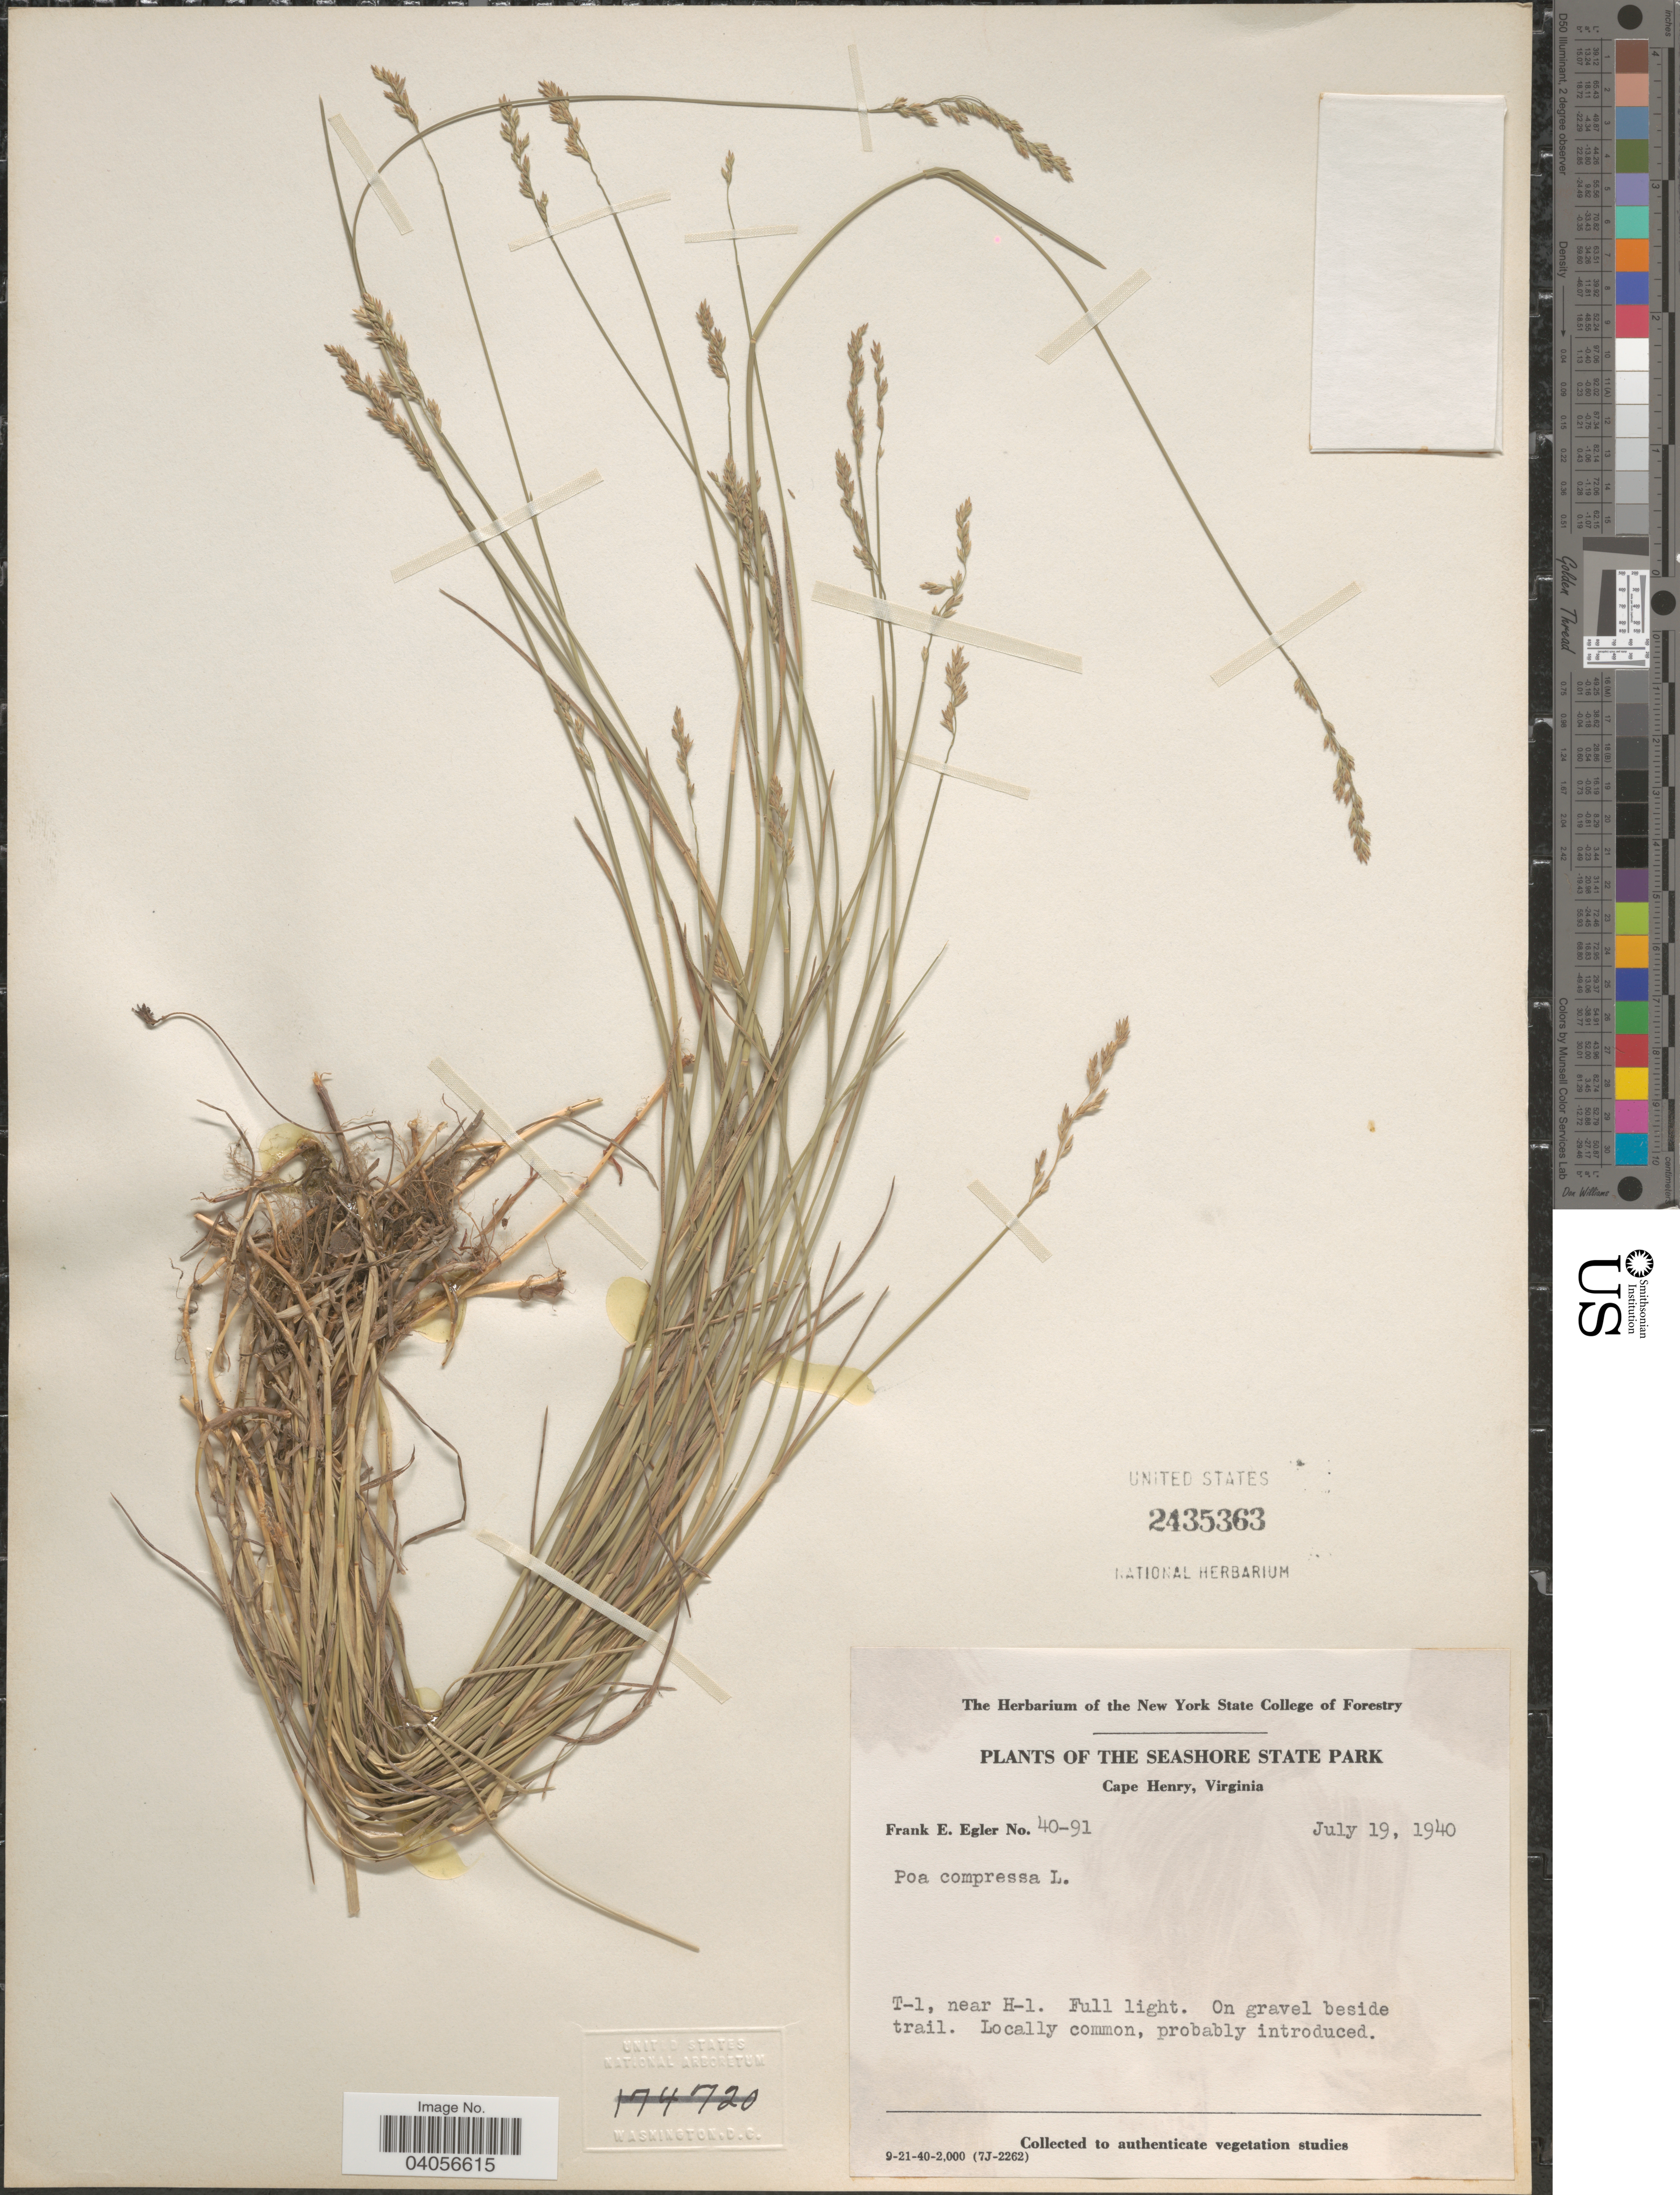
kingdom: Plantae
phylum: Tracheophyta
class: Liliopsida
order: Poales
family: Poaceae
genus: Poa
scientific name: Poa compressa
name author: L.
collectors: F. Egler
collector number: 40-91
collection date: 1940-07-19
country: United States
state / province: Virginia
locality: The Seashore State Park. Cape Henry. T-1, near H-1.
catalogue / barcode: US 2435363